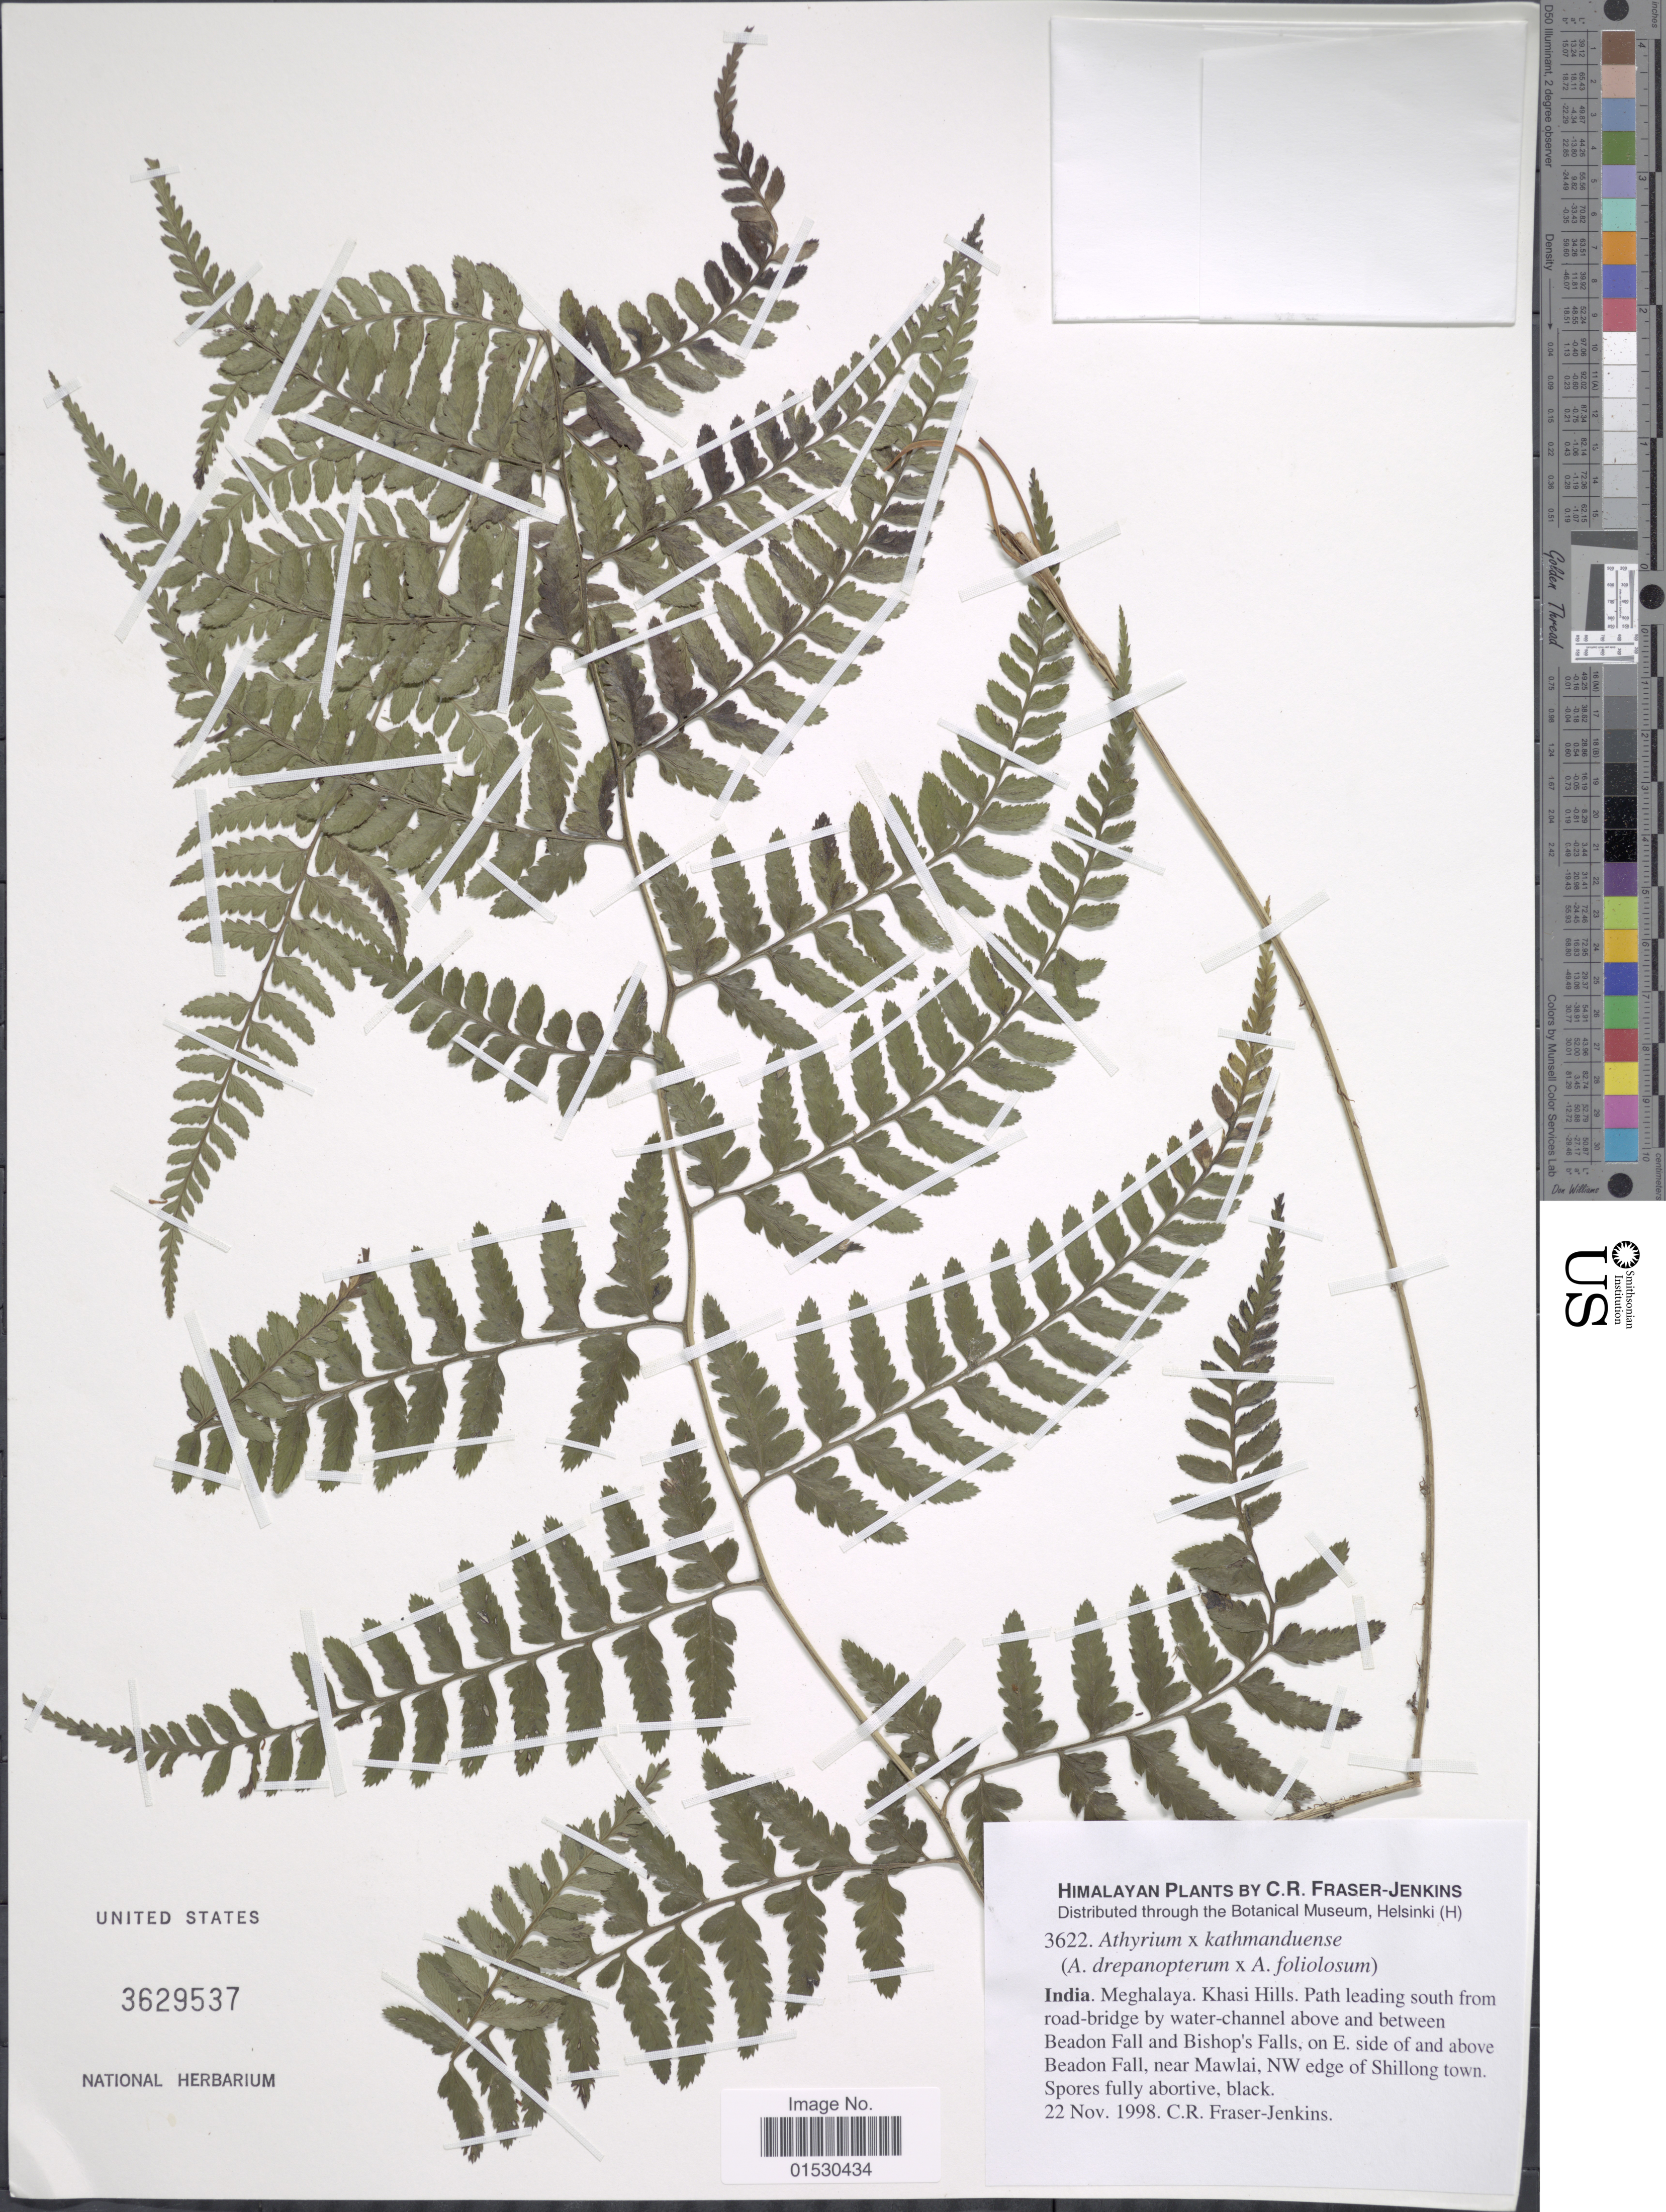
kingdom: Plantae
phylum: Tracheophyta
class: Polypodiopsida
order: Polypodiales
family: Athyriaceae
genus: Athyrium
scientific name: Athyrium x kathmanduense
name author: Fraser-Jenk.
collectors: C. R. Fraser-Jenkins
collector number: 3622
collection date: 1998-11-22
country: India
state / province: Meghalaya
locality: Khasi Hills, Path leading south from road - bridge by water - channel above and between Beadon Fall and Bishop's Falls, on E side of and above Beadon Fall, near Mawlai, NW edge of Shillong town, Spores fully abortive, black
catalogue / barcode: US 3629537